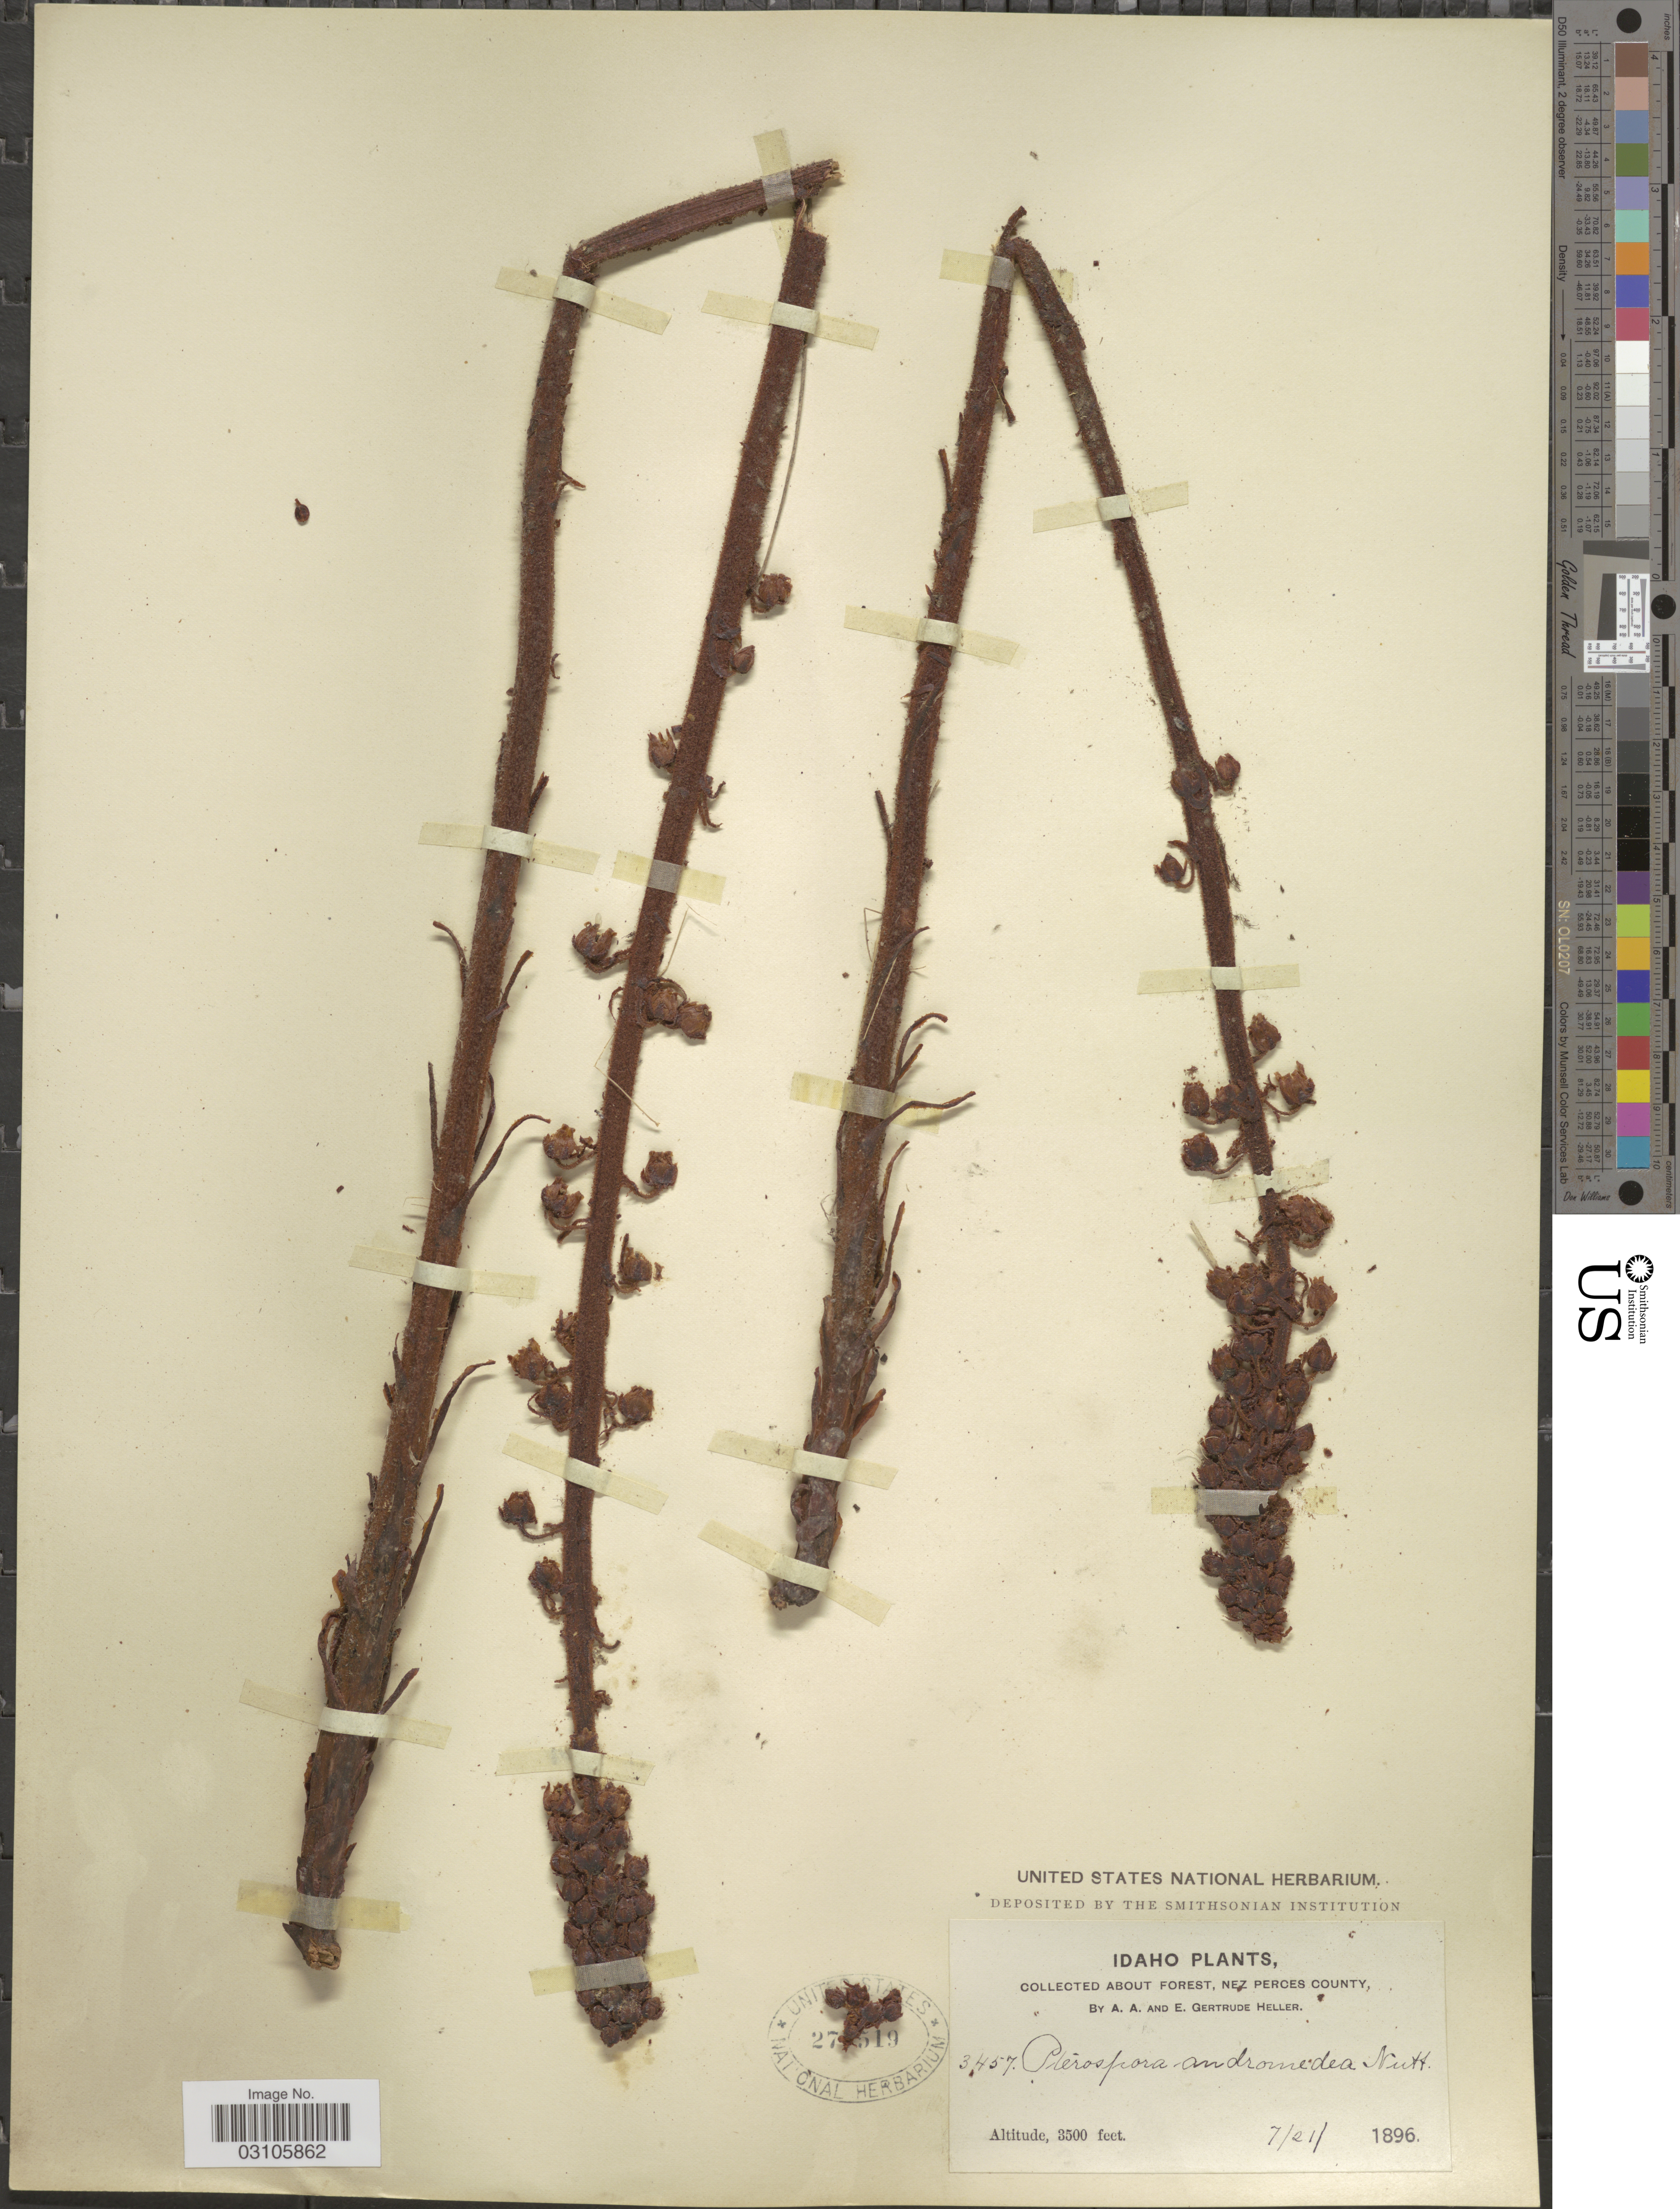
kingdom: Plantae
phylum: Tracheophyta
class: Magnoliopsida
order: Ericales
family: Ericaceae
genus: Pterospora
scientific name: Pterospora andromedea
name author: Nutt.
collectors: A. A. Heller & E. G. Heller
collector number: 3457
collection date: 1896-07-21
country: United States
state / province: Idaho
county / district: Nez Perce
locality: About forest.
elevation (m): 1067